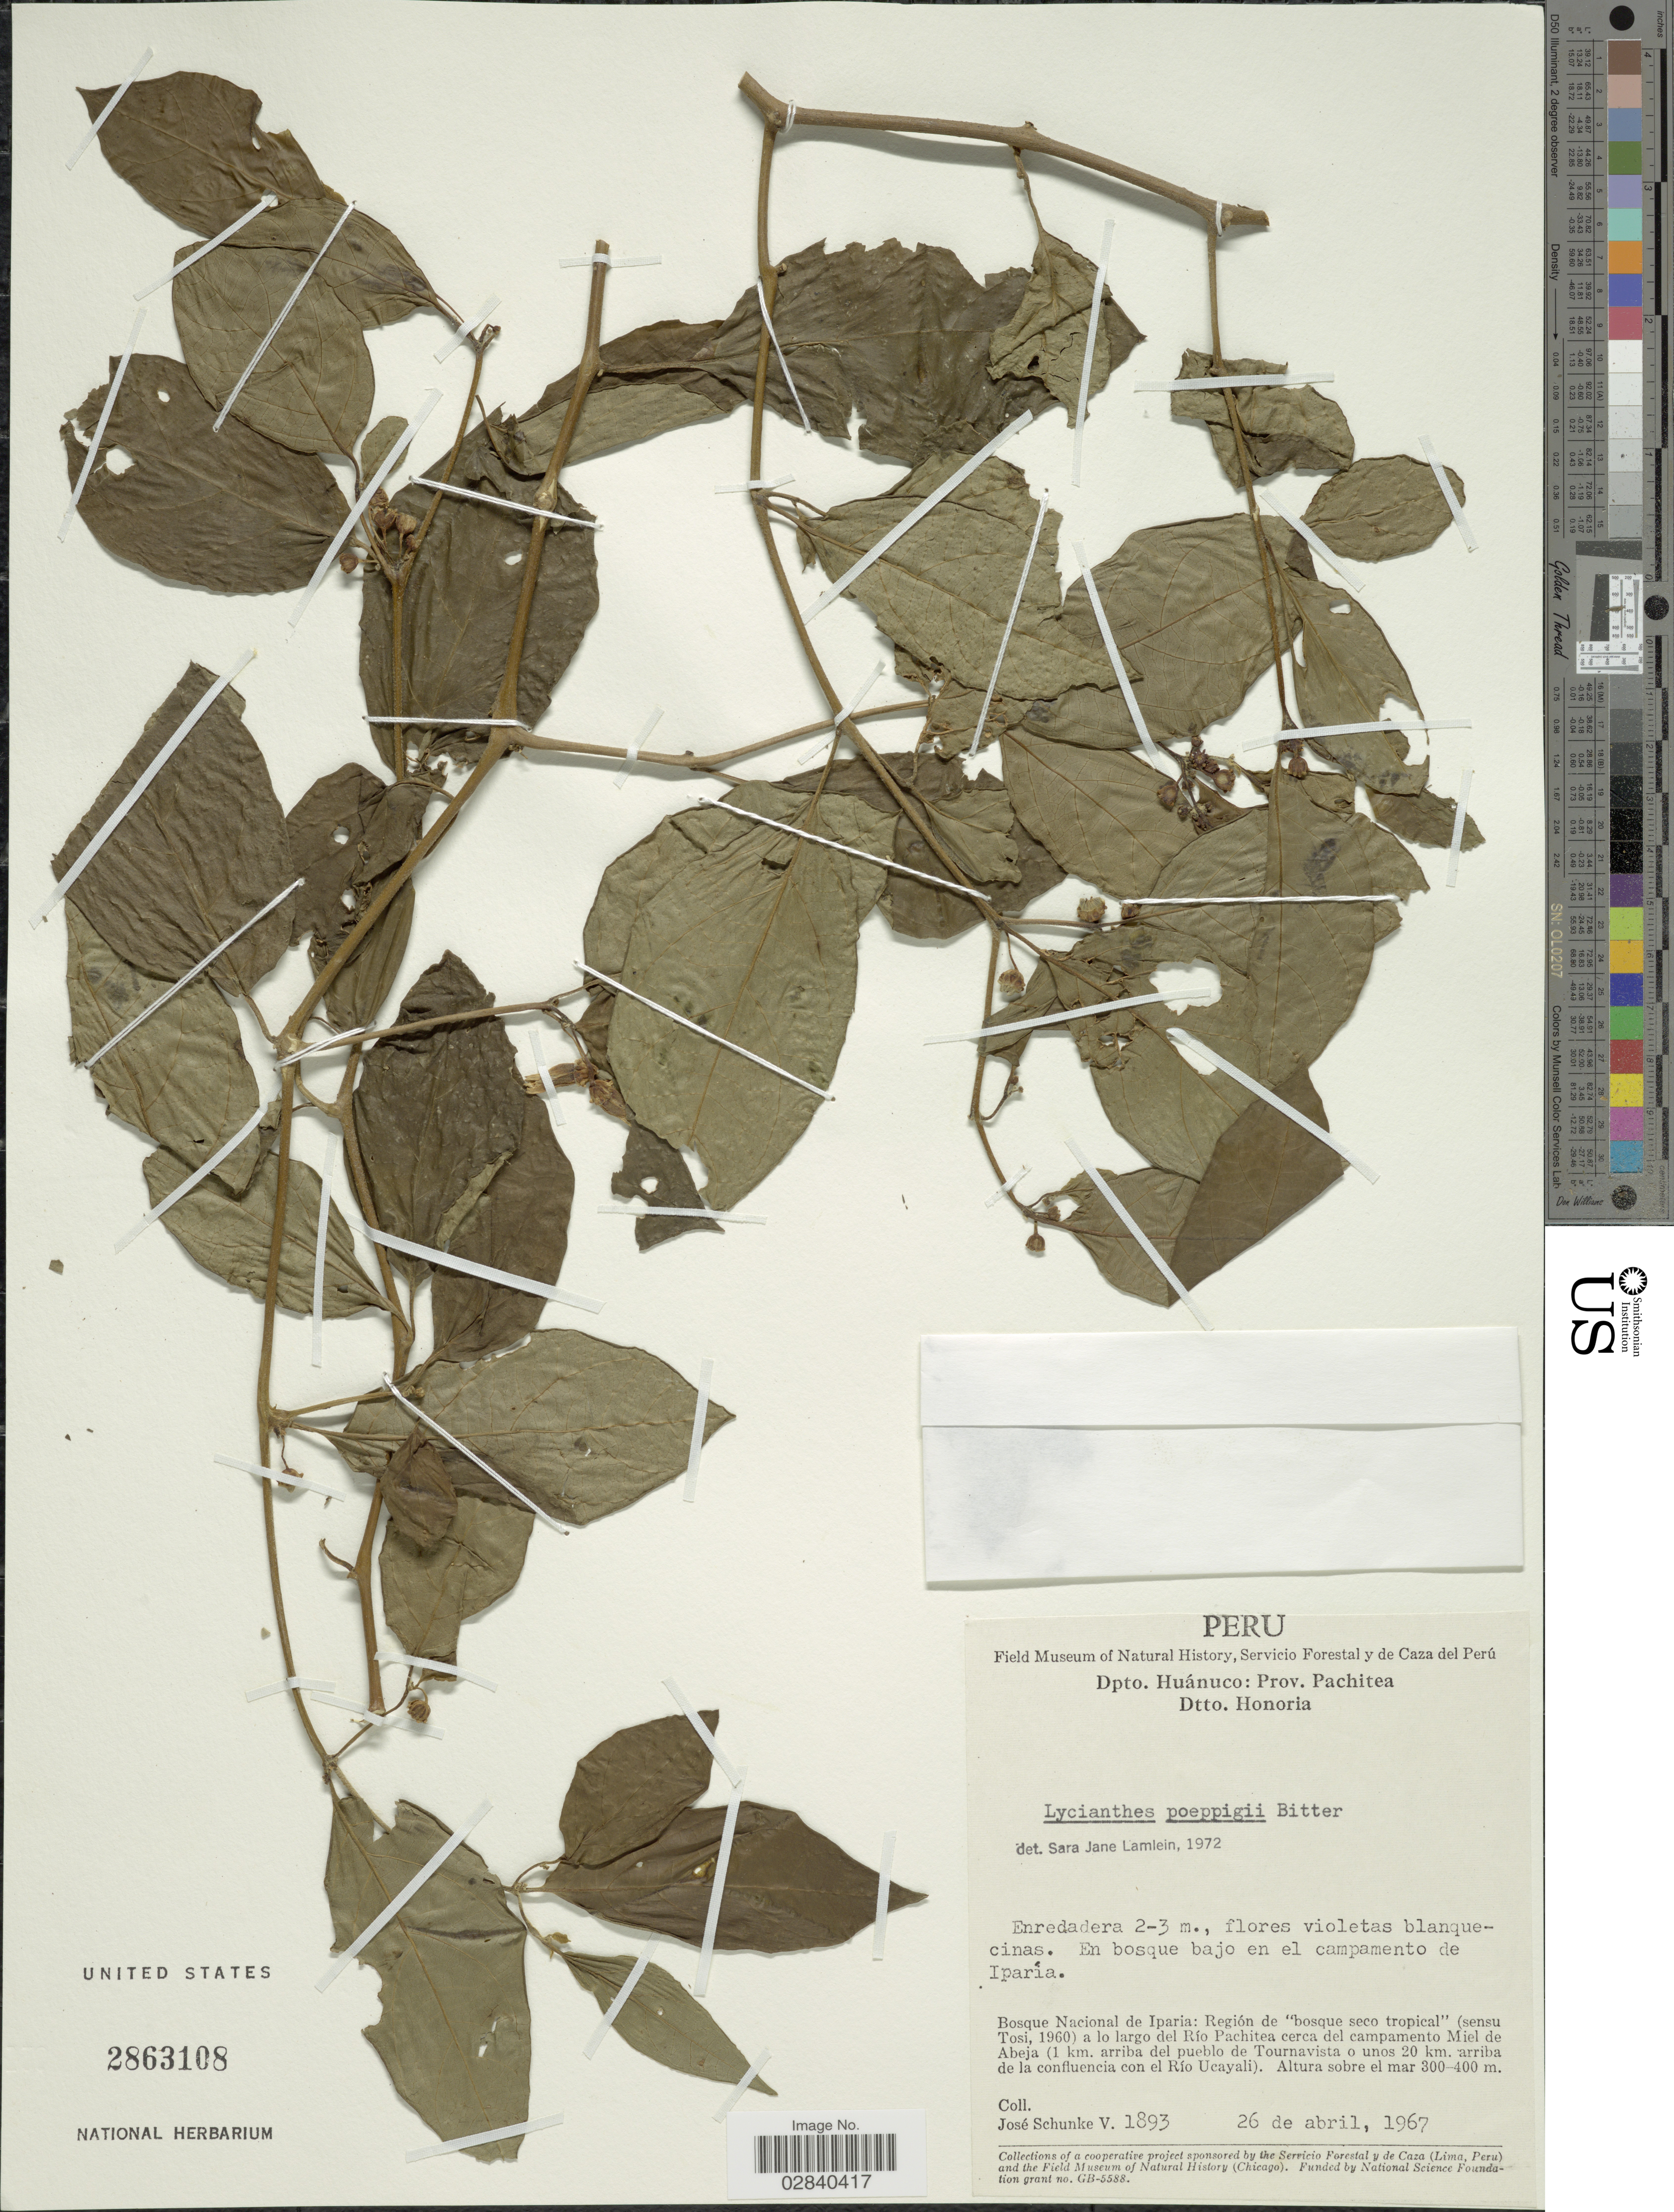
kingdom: Plantae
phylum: Tracheophyta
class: Magnoliopsida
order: Solanales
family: Solanaceae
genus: Lycianthes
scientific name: Lycianthes poeppigii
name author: Bitter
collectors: J. Schunke Vigo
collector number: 1893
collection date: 1967-04-26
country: Peru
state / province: Huánuco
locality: Dpto. Huanúco: Prov. Pachitea, Dtto. Honoria. En bosque bajo en el campamento de Iparía. Bosque Nacional de Iparia: Región de "bosque seco tropical" (sensu Tosi, 1960) a lo largo del Río Pachitea cerca del campamento Miel de Abeja (1 km. arriba del pueblo de Tournavista o unos 20 km. arriba de la confluencia con el Río Ucayali).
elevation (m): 300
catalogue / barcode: US 2863108